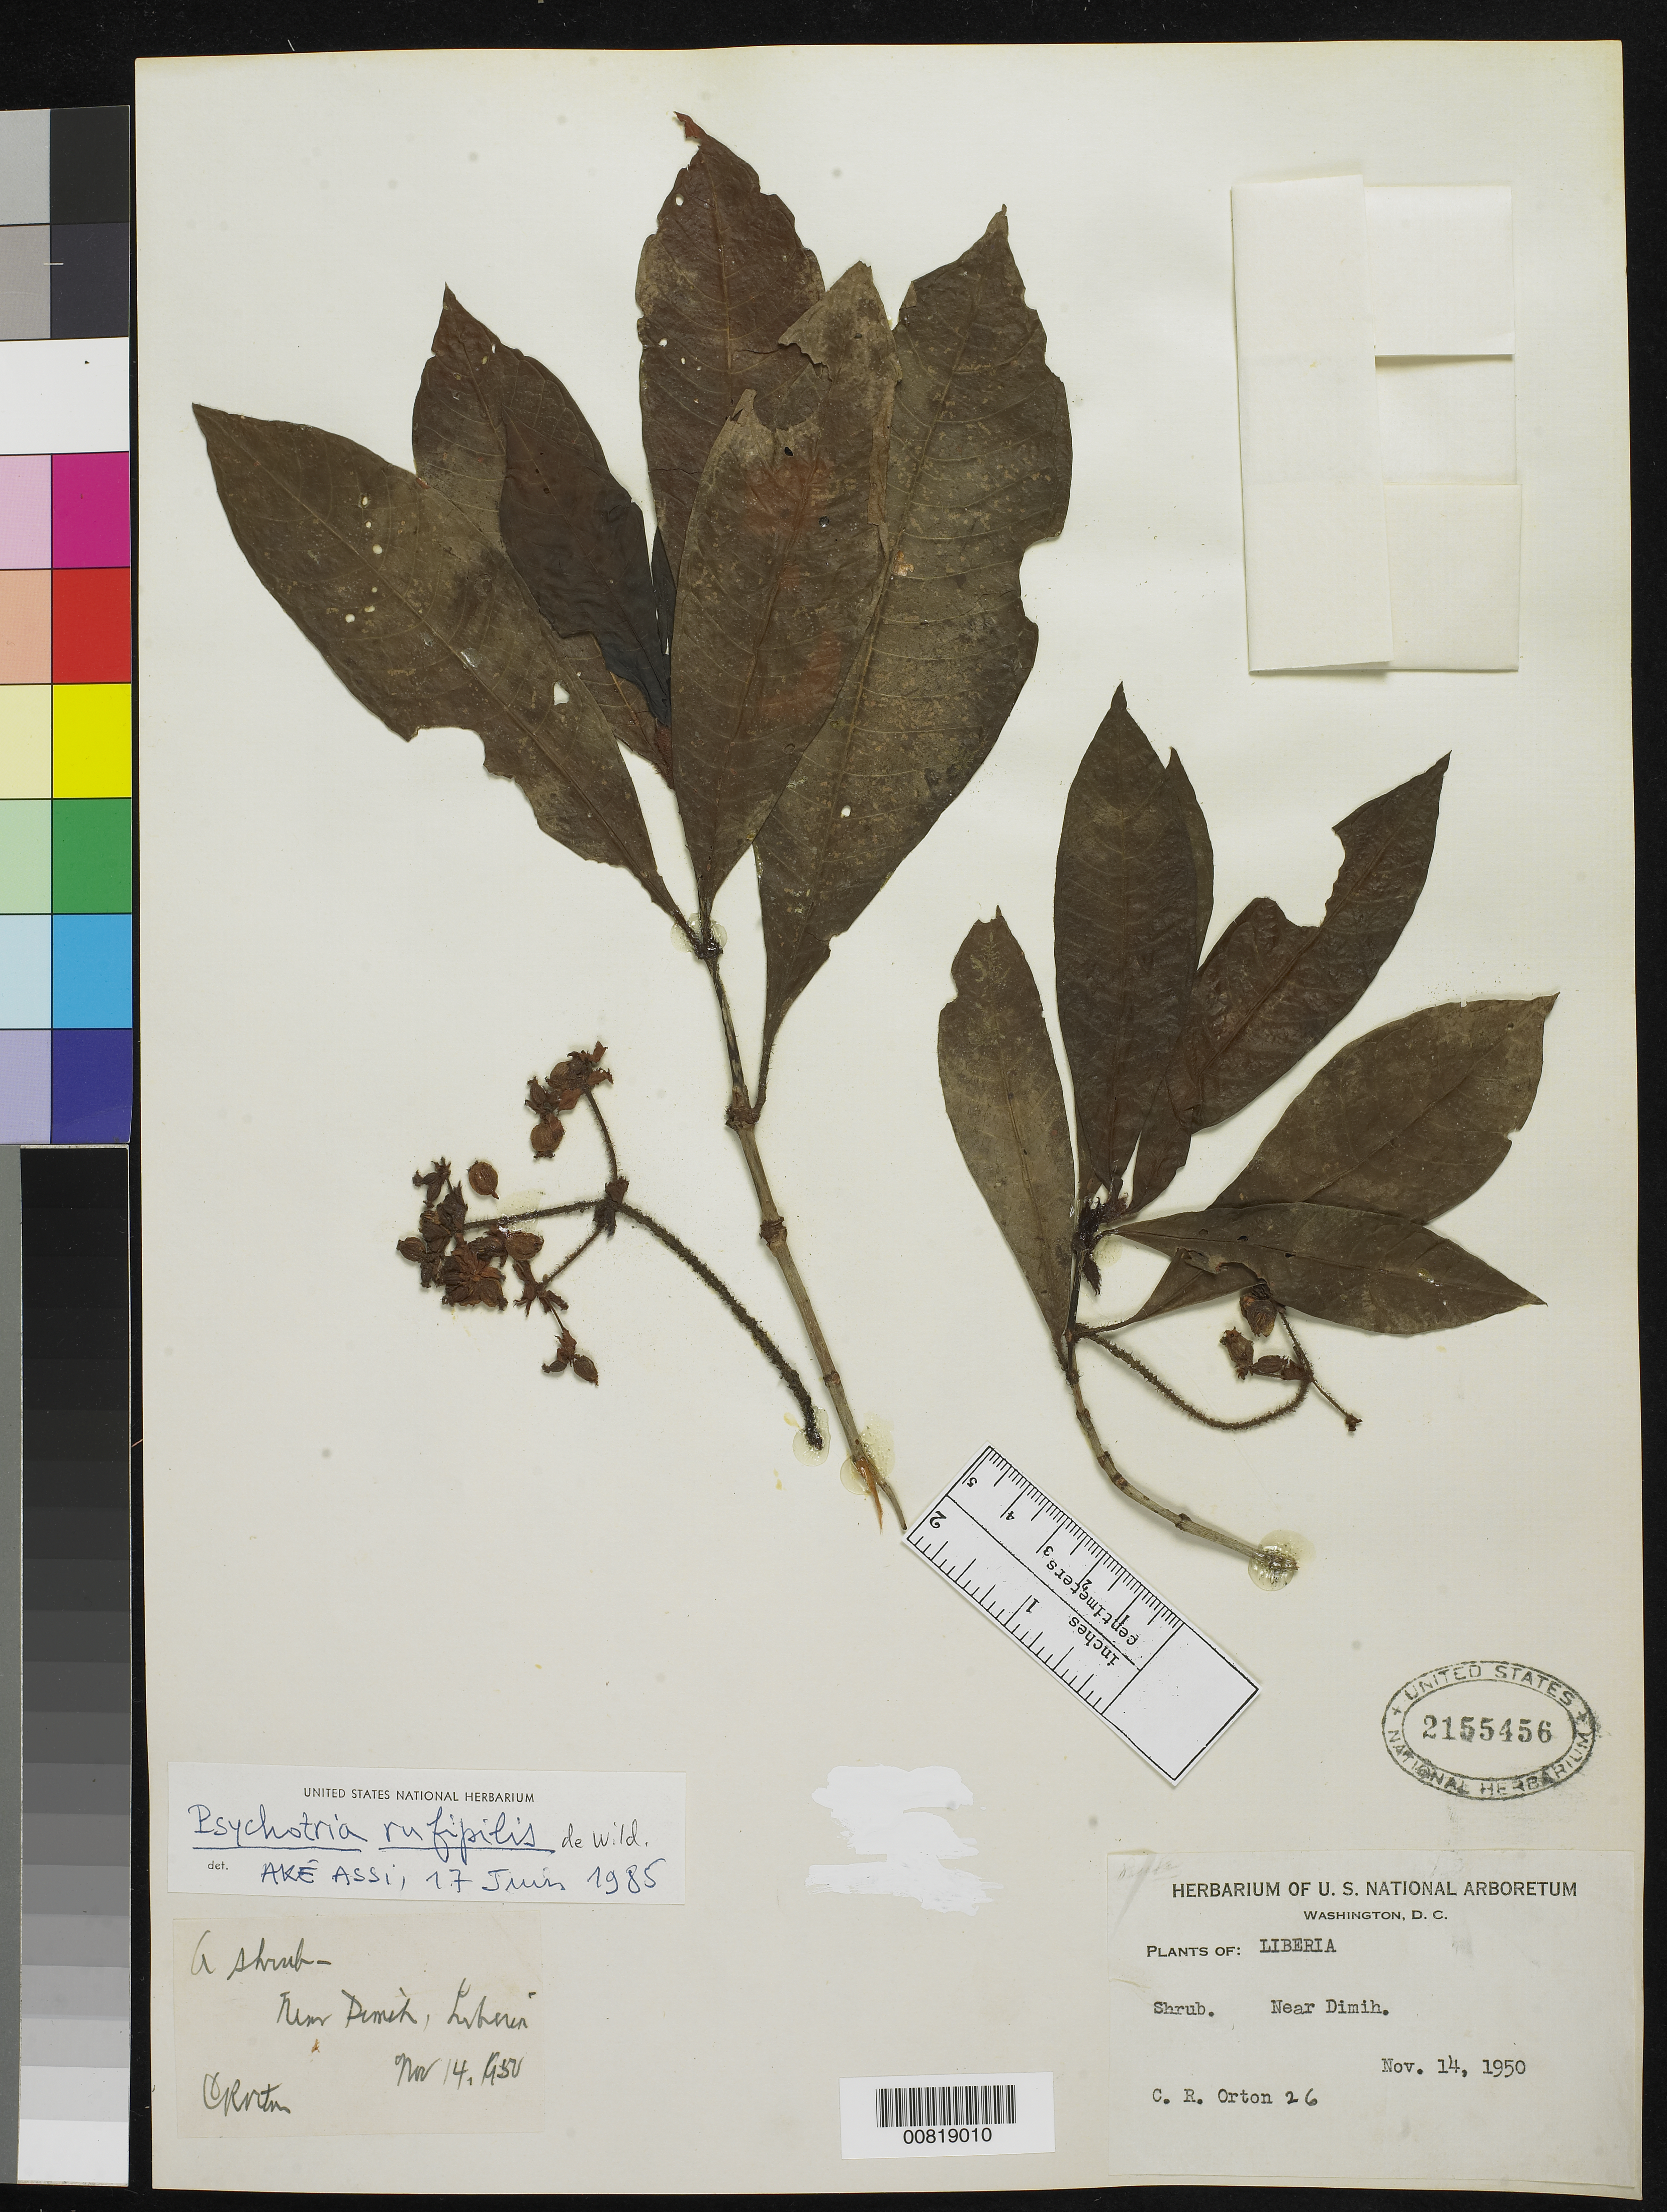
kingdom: Plantae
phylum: Tracheophyta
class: Magnoliopsida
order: Gentianales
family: Rubiaceae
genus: Psychotria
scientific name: Psychotria rufipilis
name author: A. Chev. ex De Wild.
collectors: C. Orton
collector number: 26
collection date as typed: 14 Nov 1950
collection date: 1950-11-14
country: Liberia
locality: near Dimih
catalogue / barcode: US 2155456